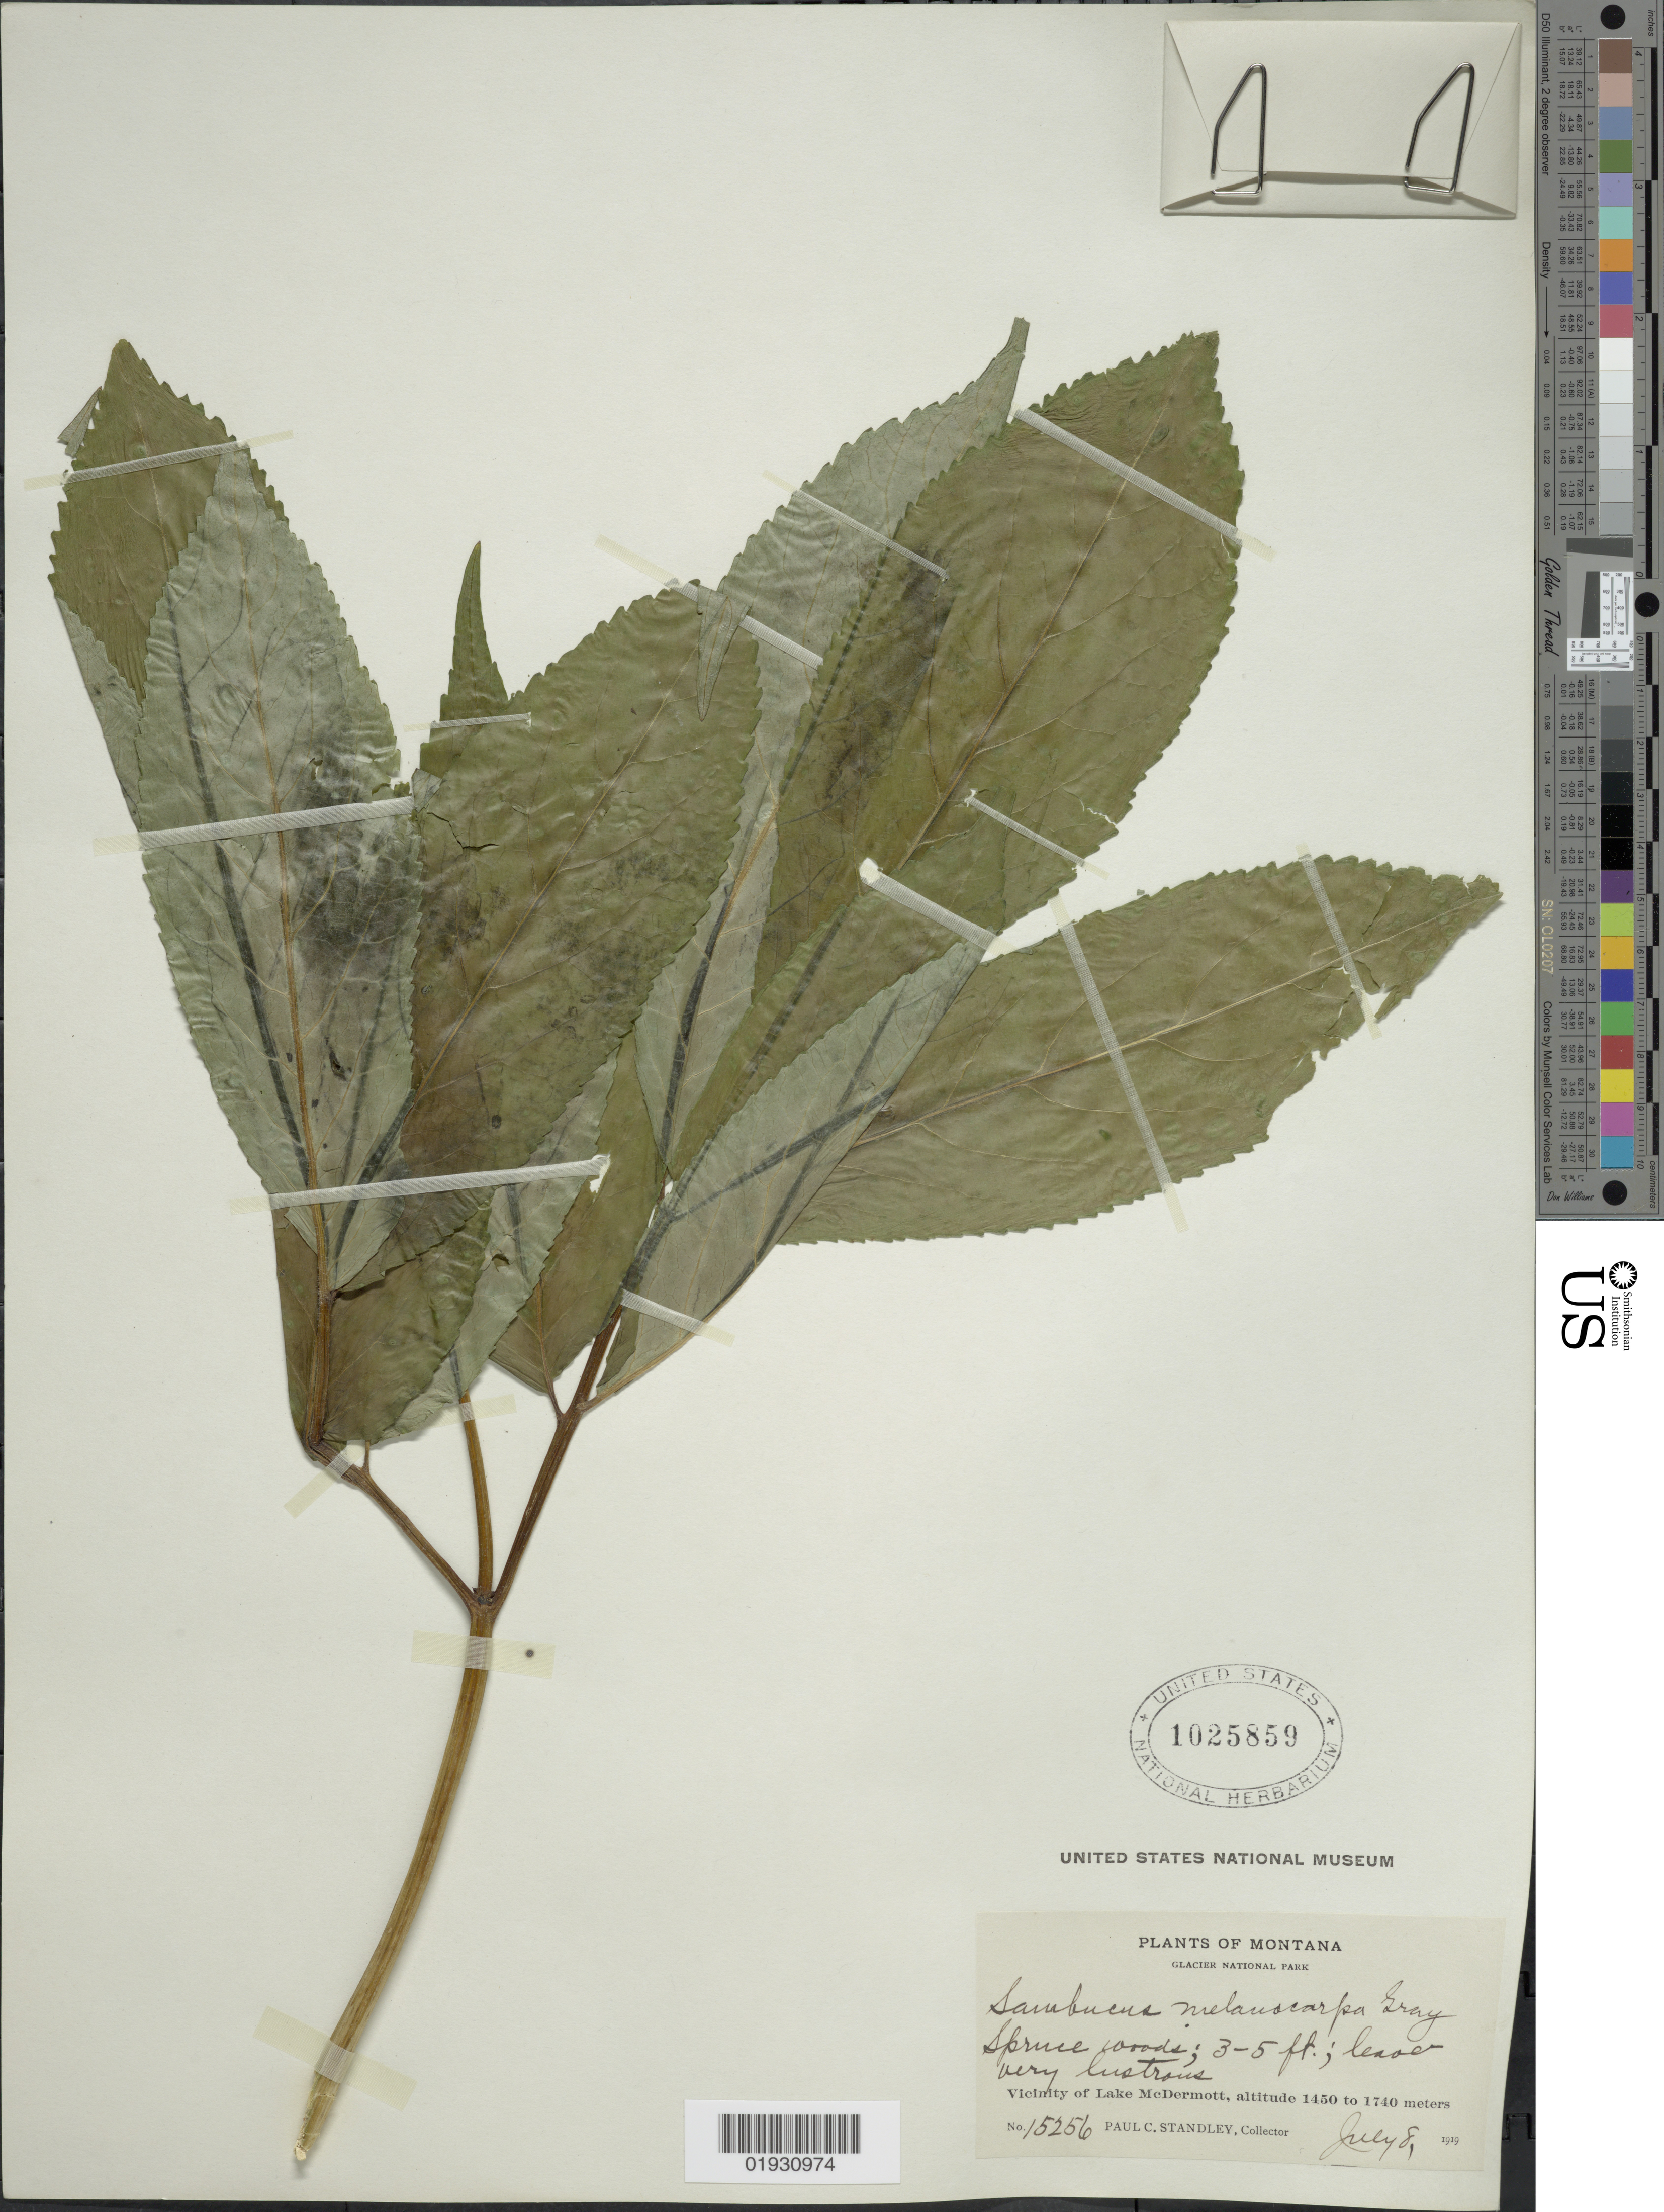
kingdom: Plantae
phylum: Tracheophyta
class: Magnoliopsida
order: Dipsacales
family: Viburnaceae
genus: Sambucus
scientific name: Sambucus melanocarpa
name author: A. Gray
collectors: P. C. Standley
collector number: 15256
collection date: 1919-07-08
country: United States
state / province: Montana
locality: Glacier National Park. Vicinity of Lake McDermott.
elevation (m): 1450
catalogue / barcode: US 1025859